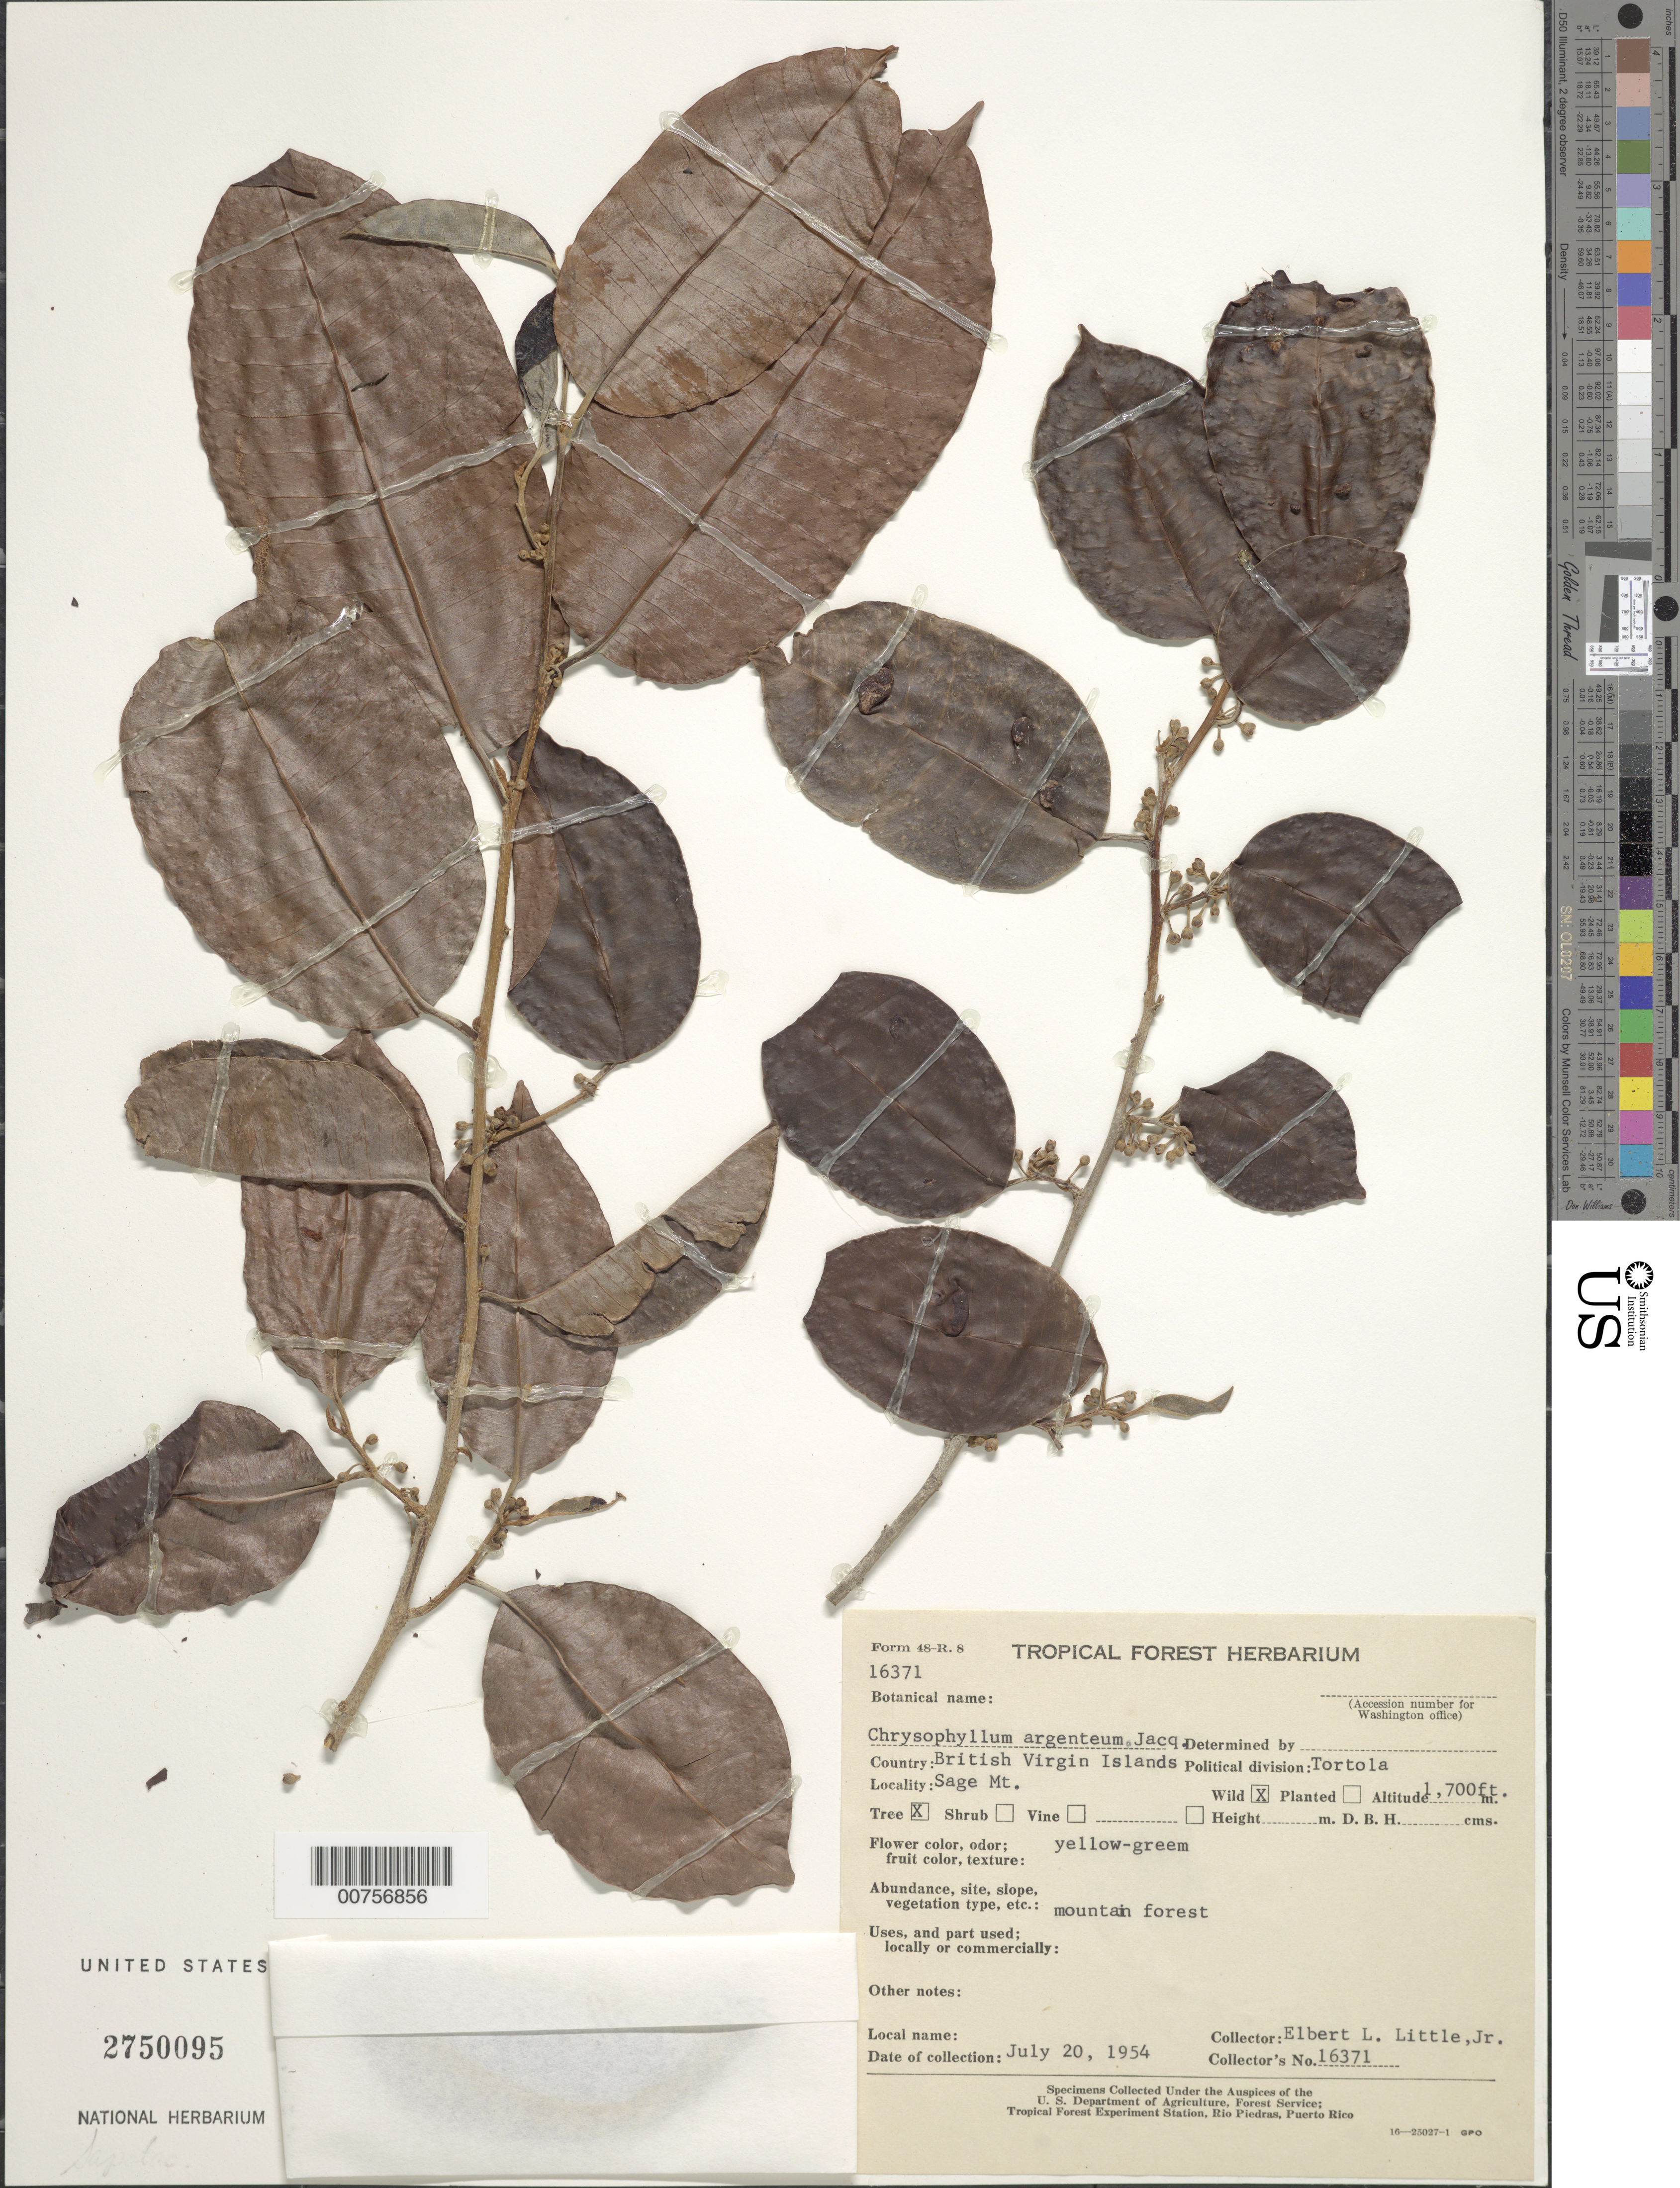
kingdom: Plantae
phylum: Tracheophyta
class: Magnoliopsida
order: Ericales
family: Sapotaceae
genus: Chrysophyllum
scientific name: Chrysophyllum argenteum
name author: Jacq.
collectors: E. L. Little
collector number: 16371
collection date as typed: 20 Jul 1954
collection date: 1954-07-20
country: British Virgin Islands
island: Tortola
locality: Sage Mountain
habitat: Mountain forest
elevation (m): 518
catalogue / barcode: US 2750095